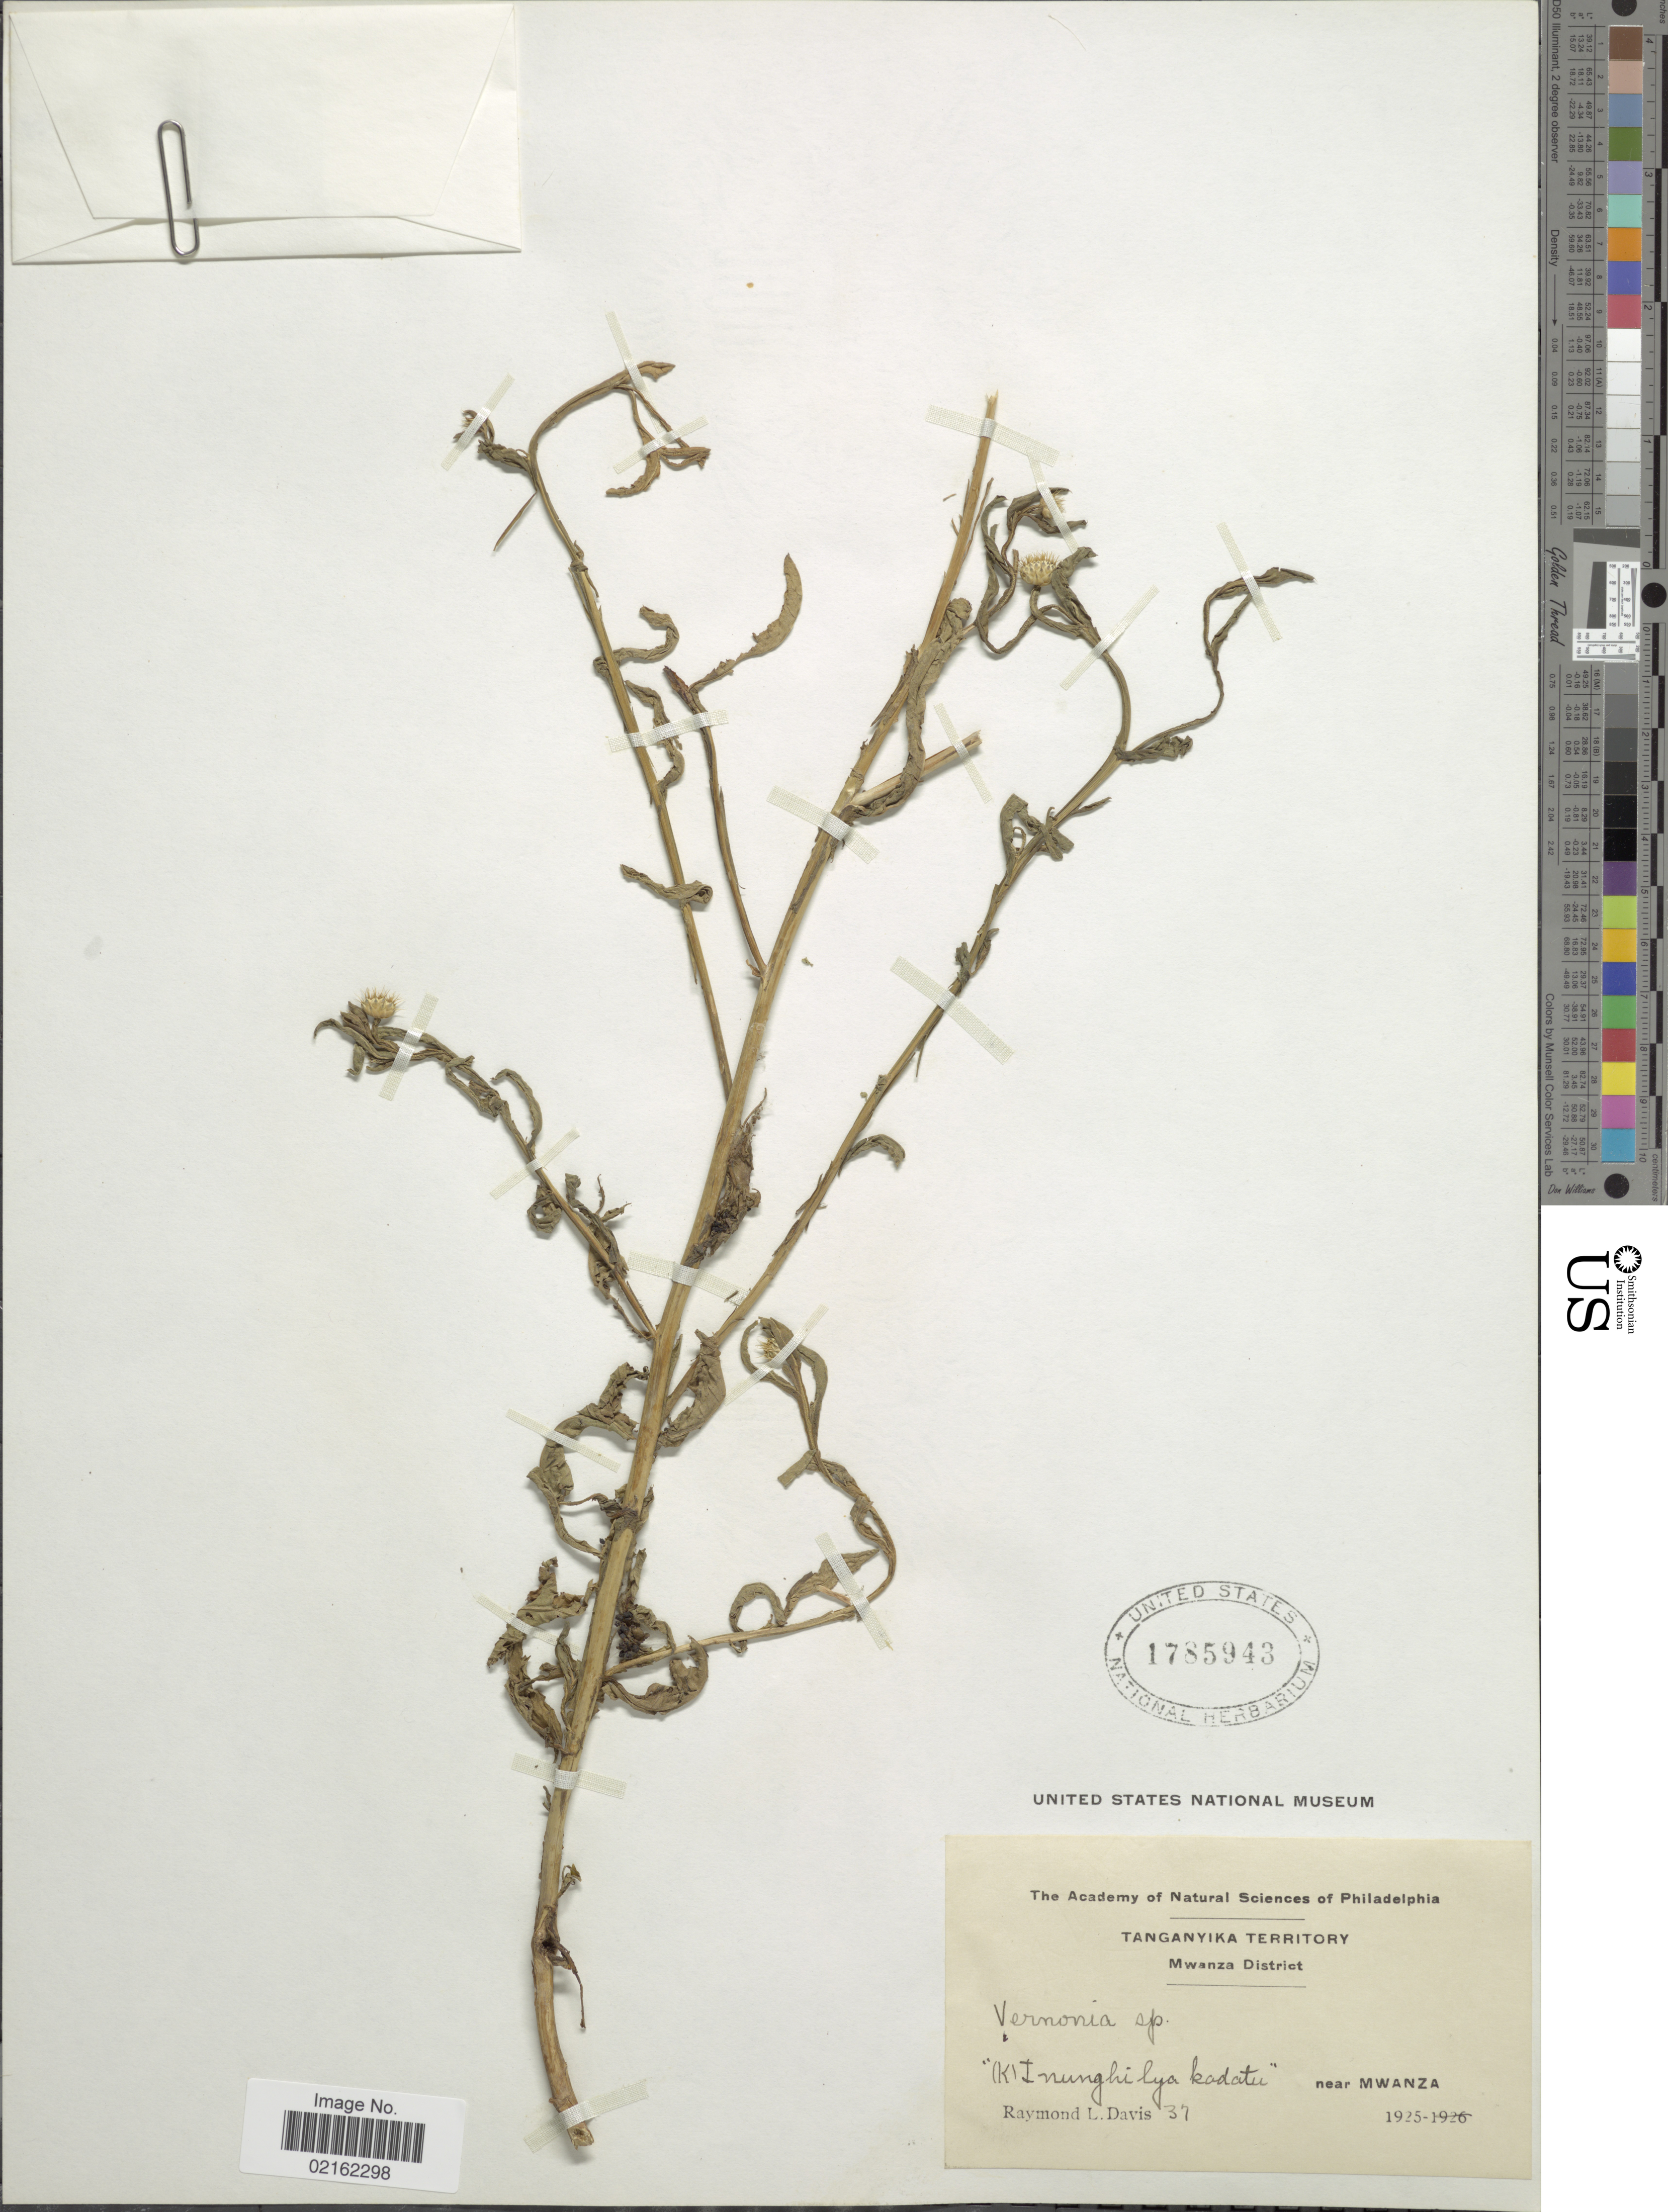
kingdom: Plantae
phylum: Tracheophyta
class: Magnoliopsida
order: Asterales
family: Asteraceae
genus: Centaurea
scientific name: Centaurea melitensis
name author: L.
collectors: R. Davis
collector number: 37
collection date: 1925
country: Tanzania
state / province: Mwanza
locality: Tanganyika Territory, (K) Inunghi lya kadatu, near Mwanza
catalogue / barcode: US 1785943